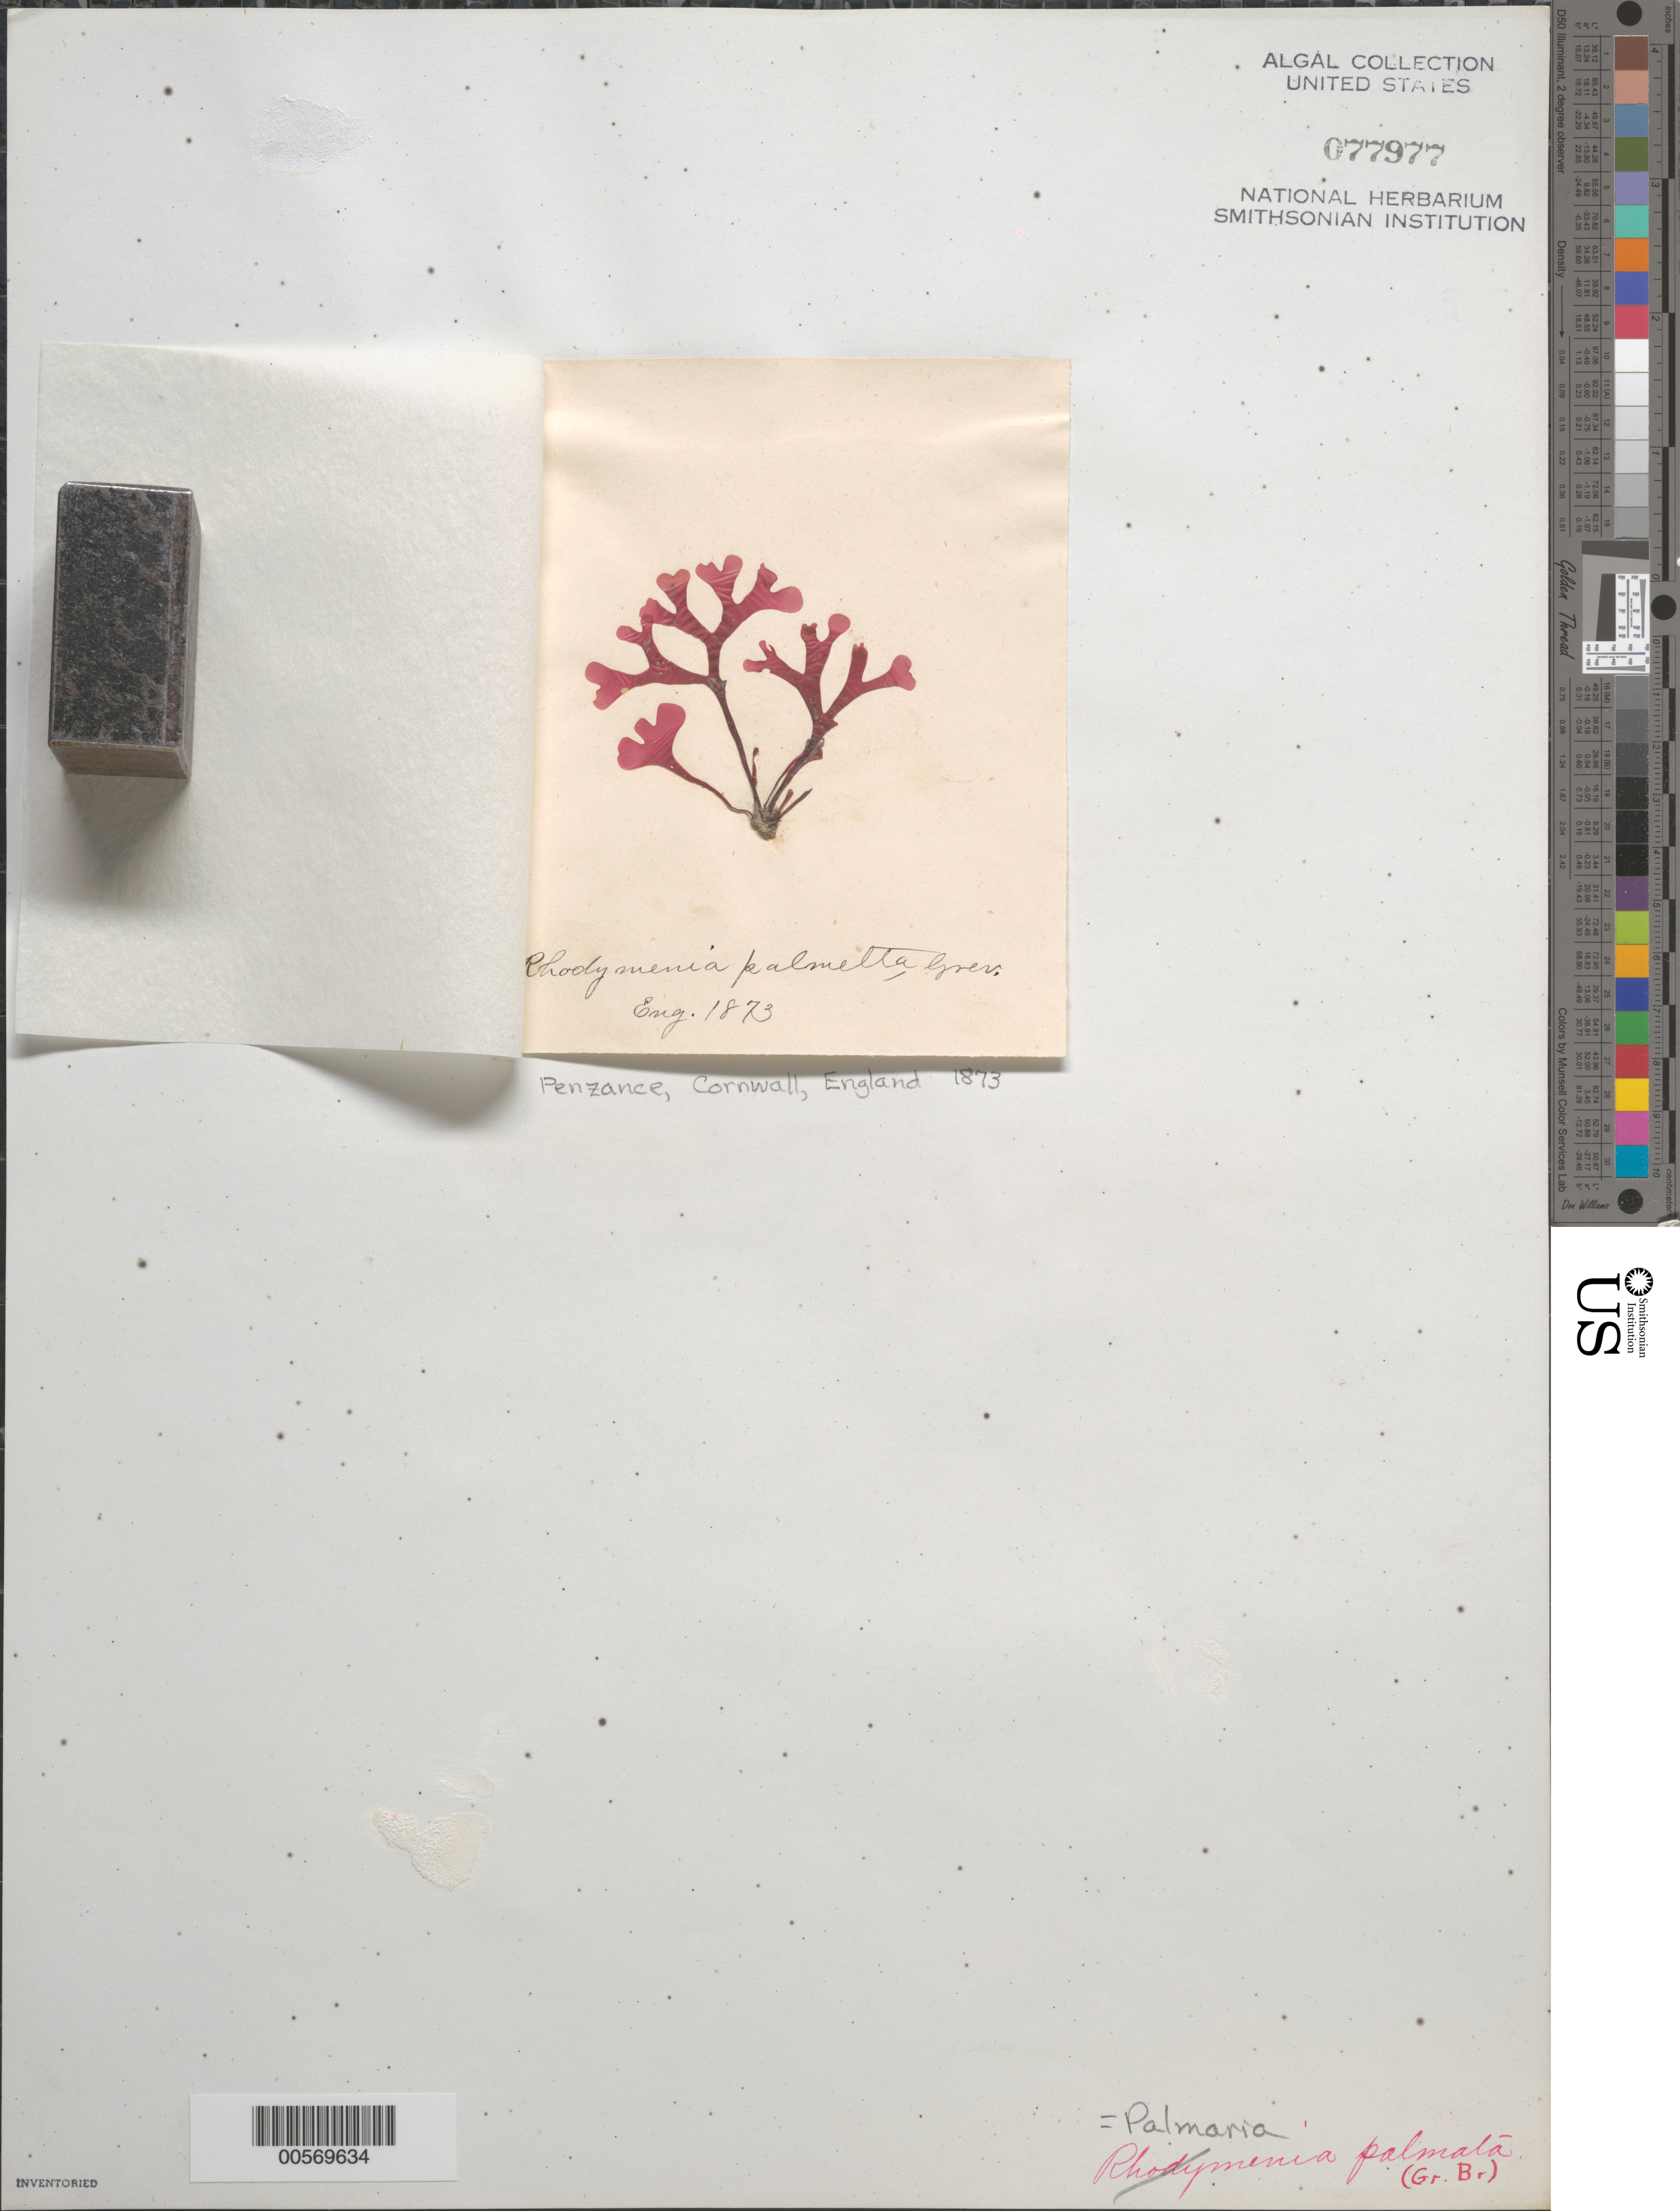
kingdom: Plantae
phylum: Rhodophyta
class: Florideophyceae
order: Palmariales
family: Palmariaceae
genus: Palmaria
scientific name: Palmaria palmata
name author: (L.) F. Weber & D. Mohr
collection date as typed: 1873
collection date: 1873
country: United Kingdom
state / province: England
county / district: Cornwall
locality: Penzance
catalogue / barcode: US 77977